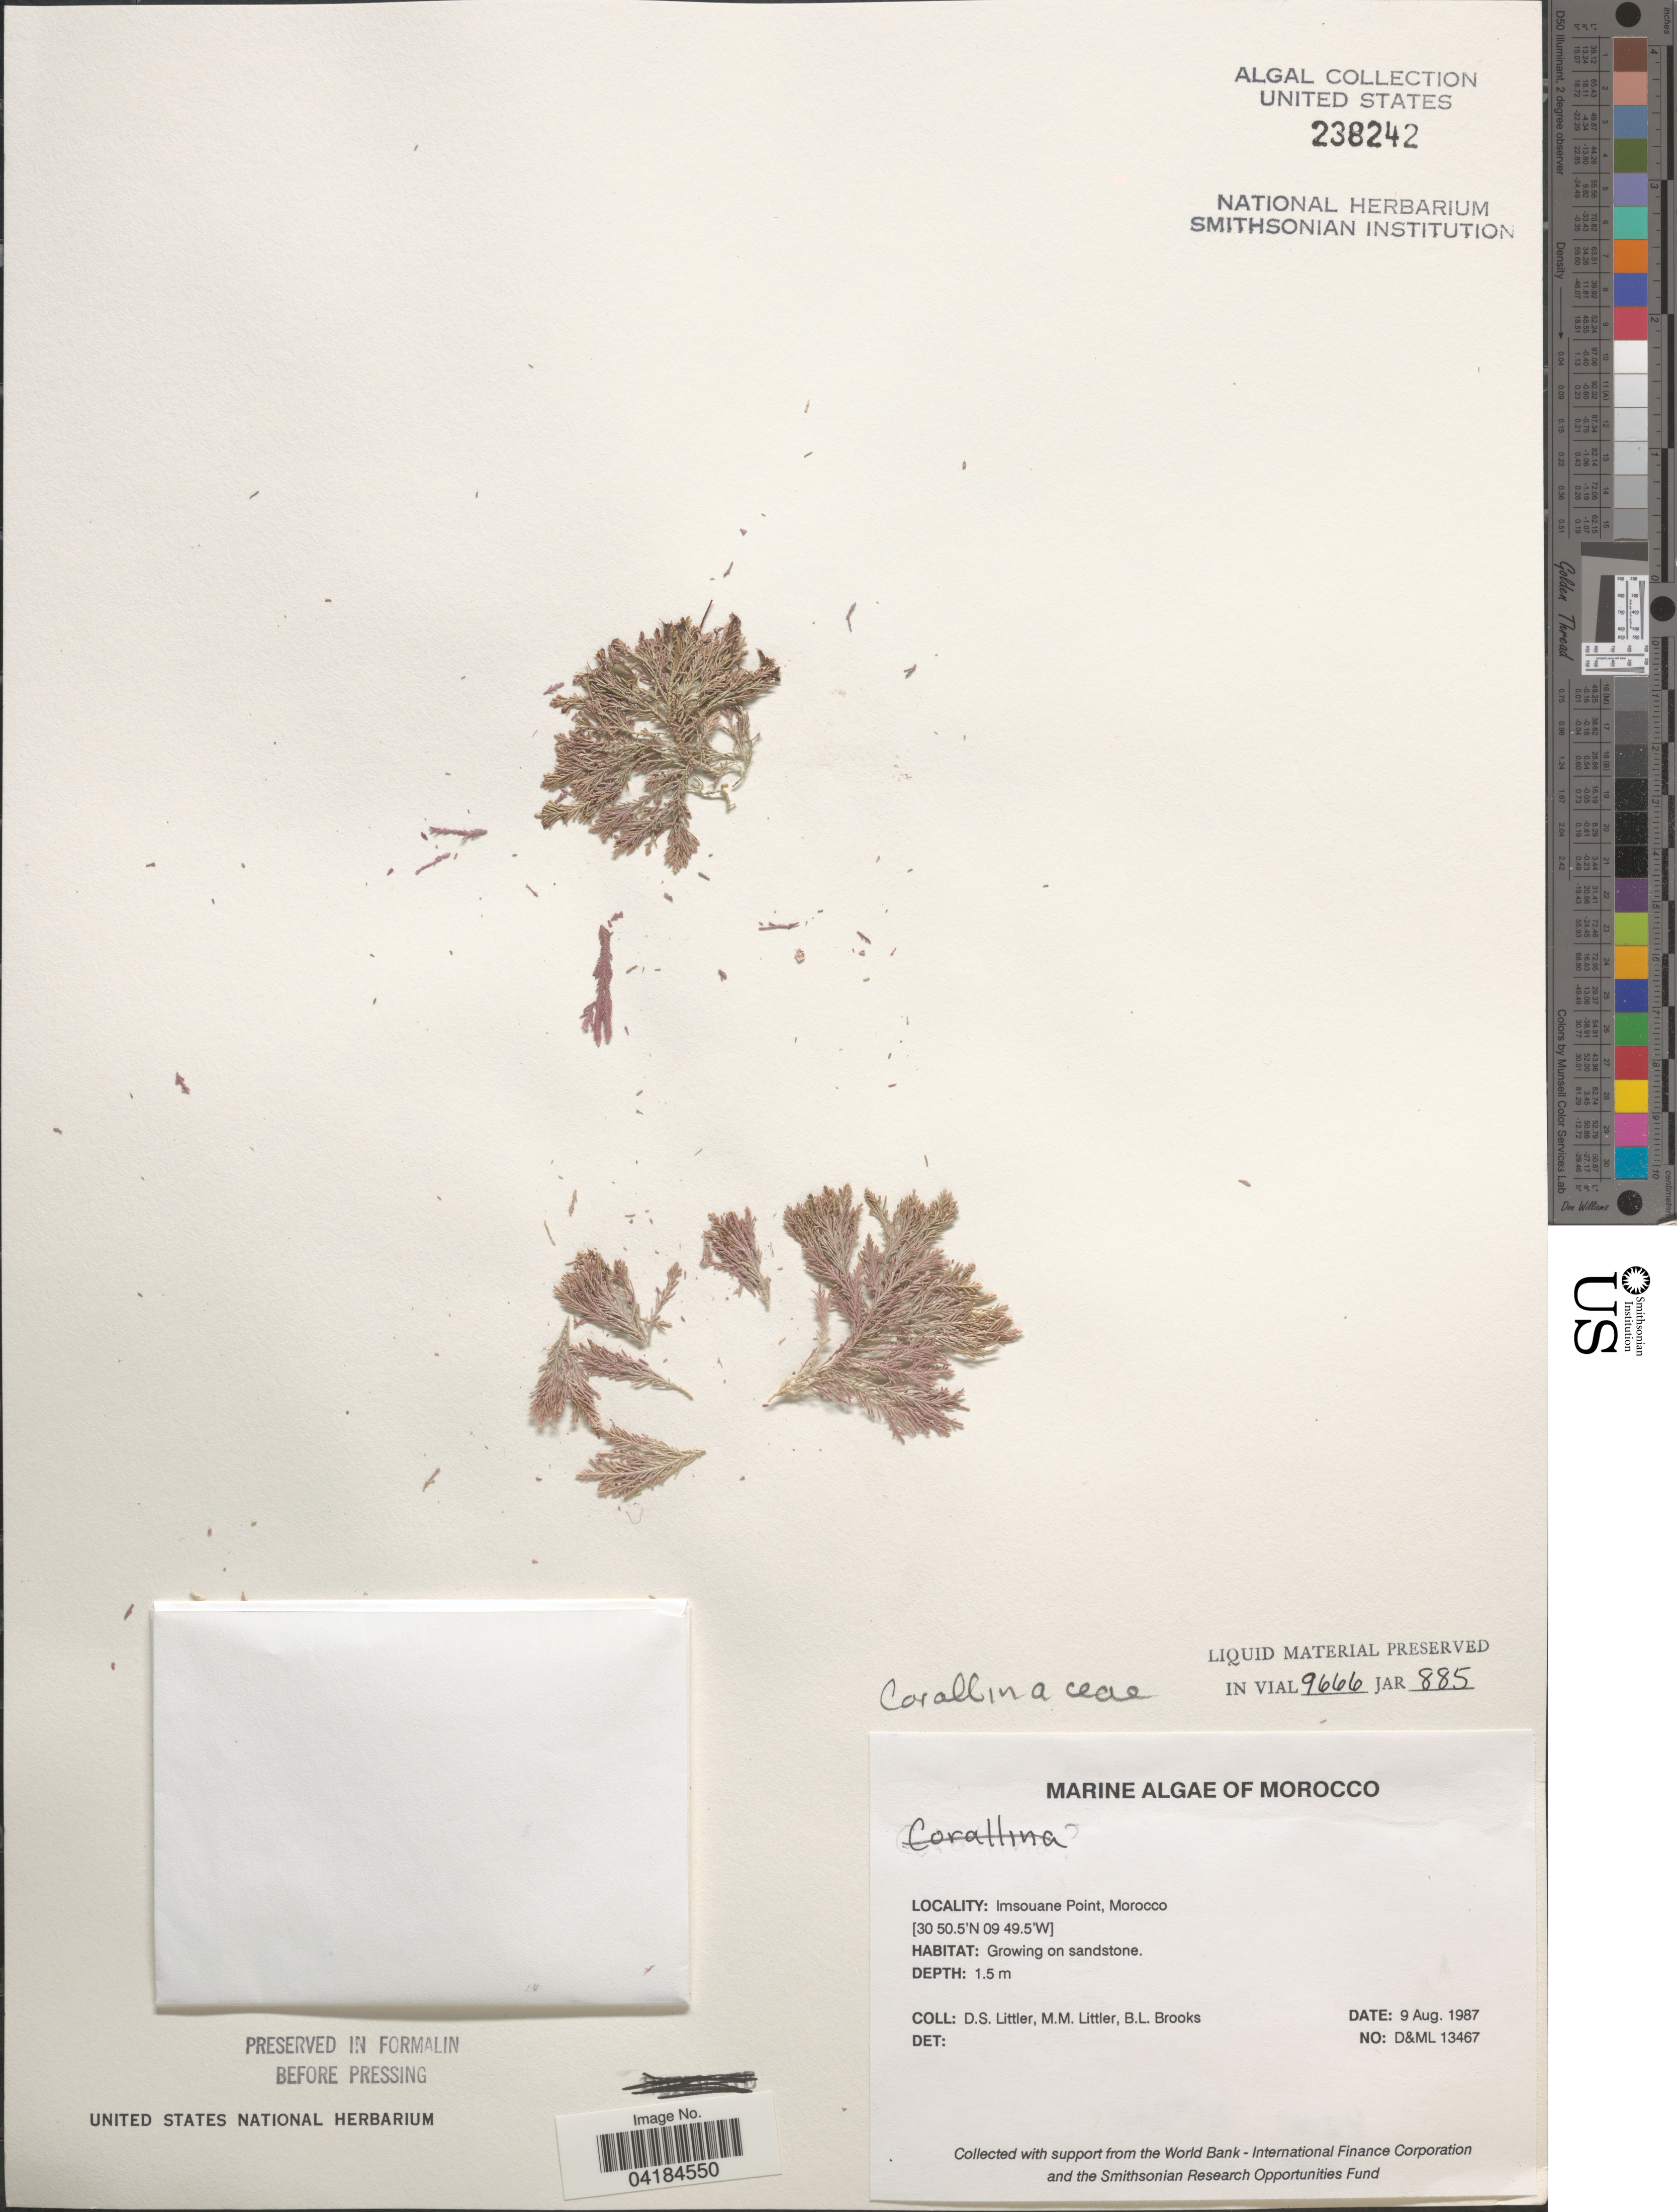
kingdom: Plantae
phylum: Rhodophyta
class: Florideophyceae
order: Corallinales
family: Corallinaceae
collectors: D. S. Littler & B. Brooks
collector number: D&ML13467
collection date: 1987-08-09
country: Morocco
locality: Imsouane Point.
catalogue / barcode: US 238242